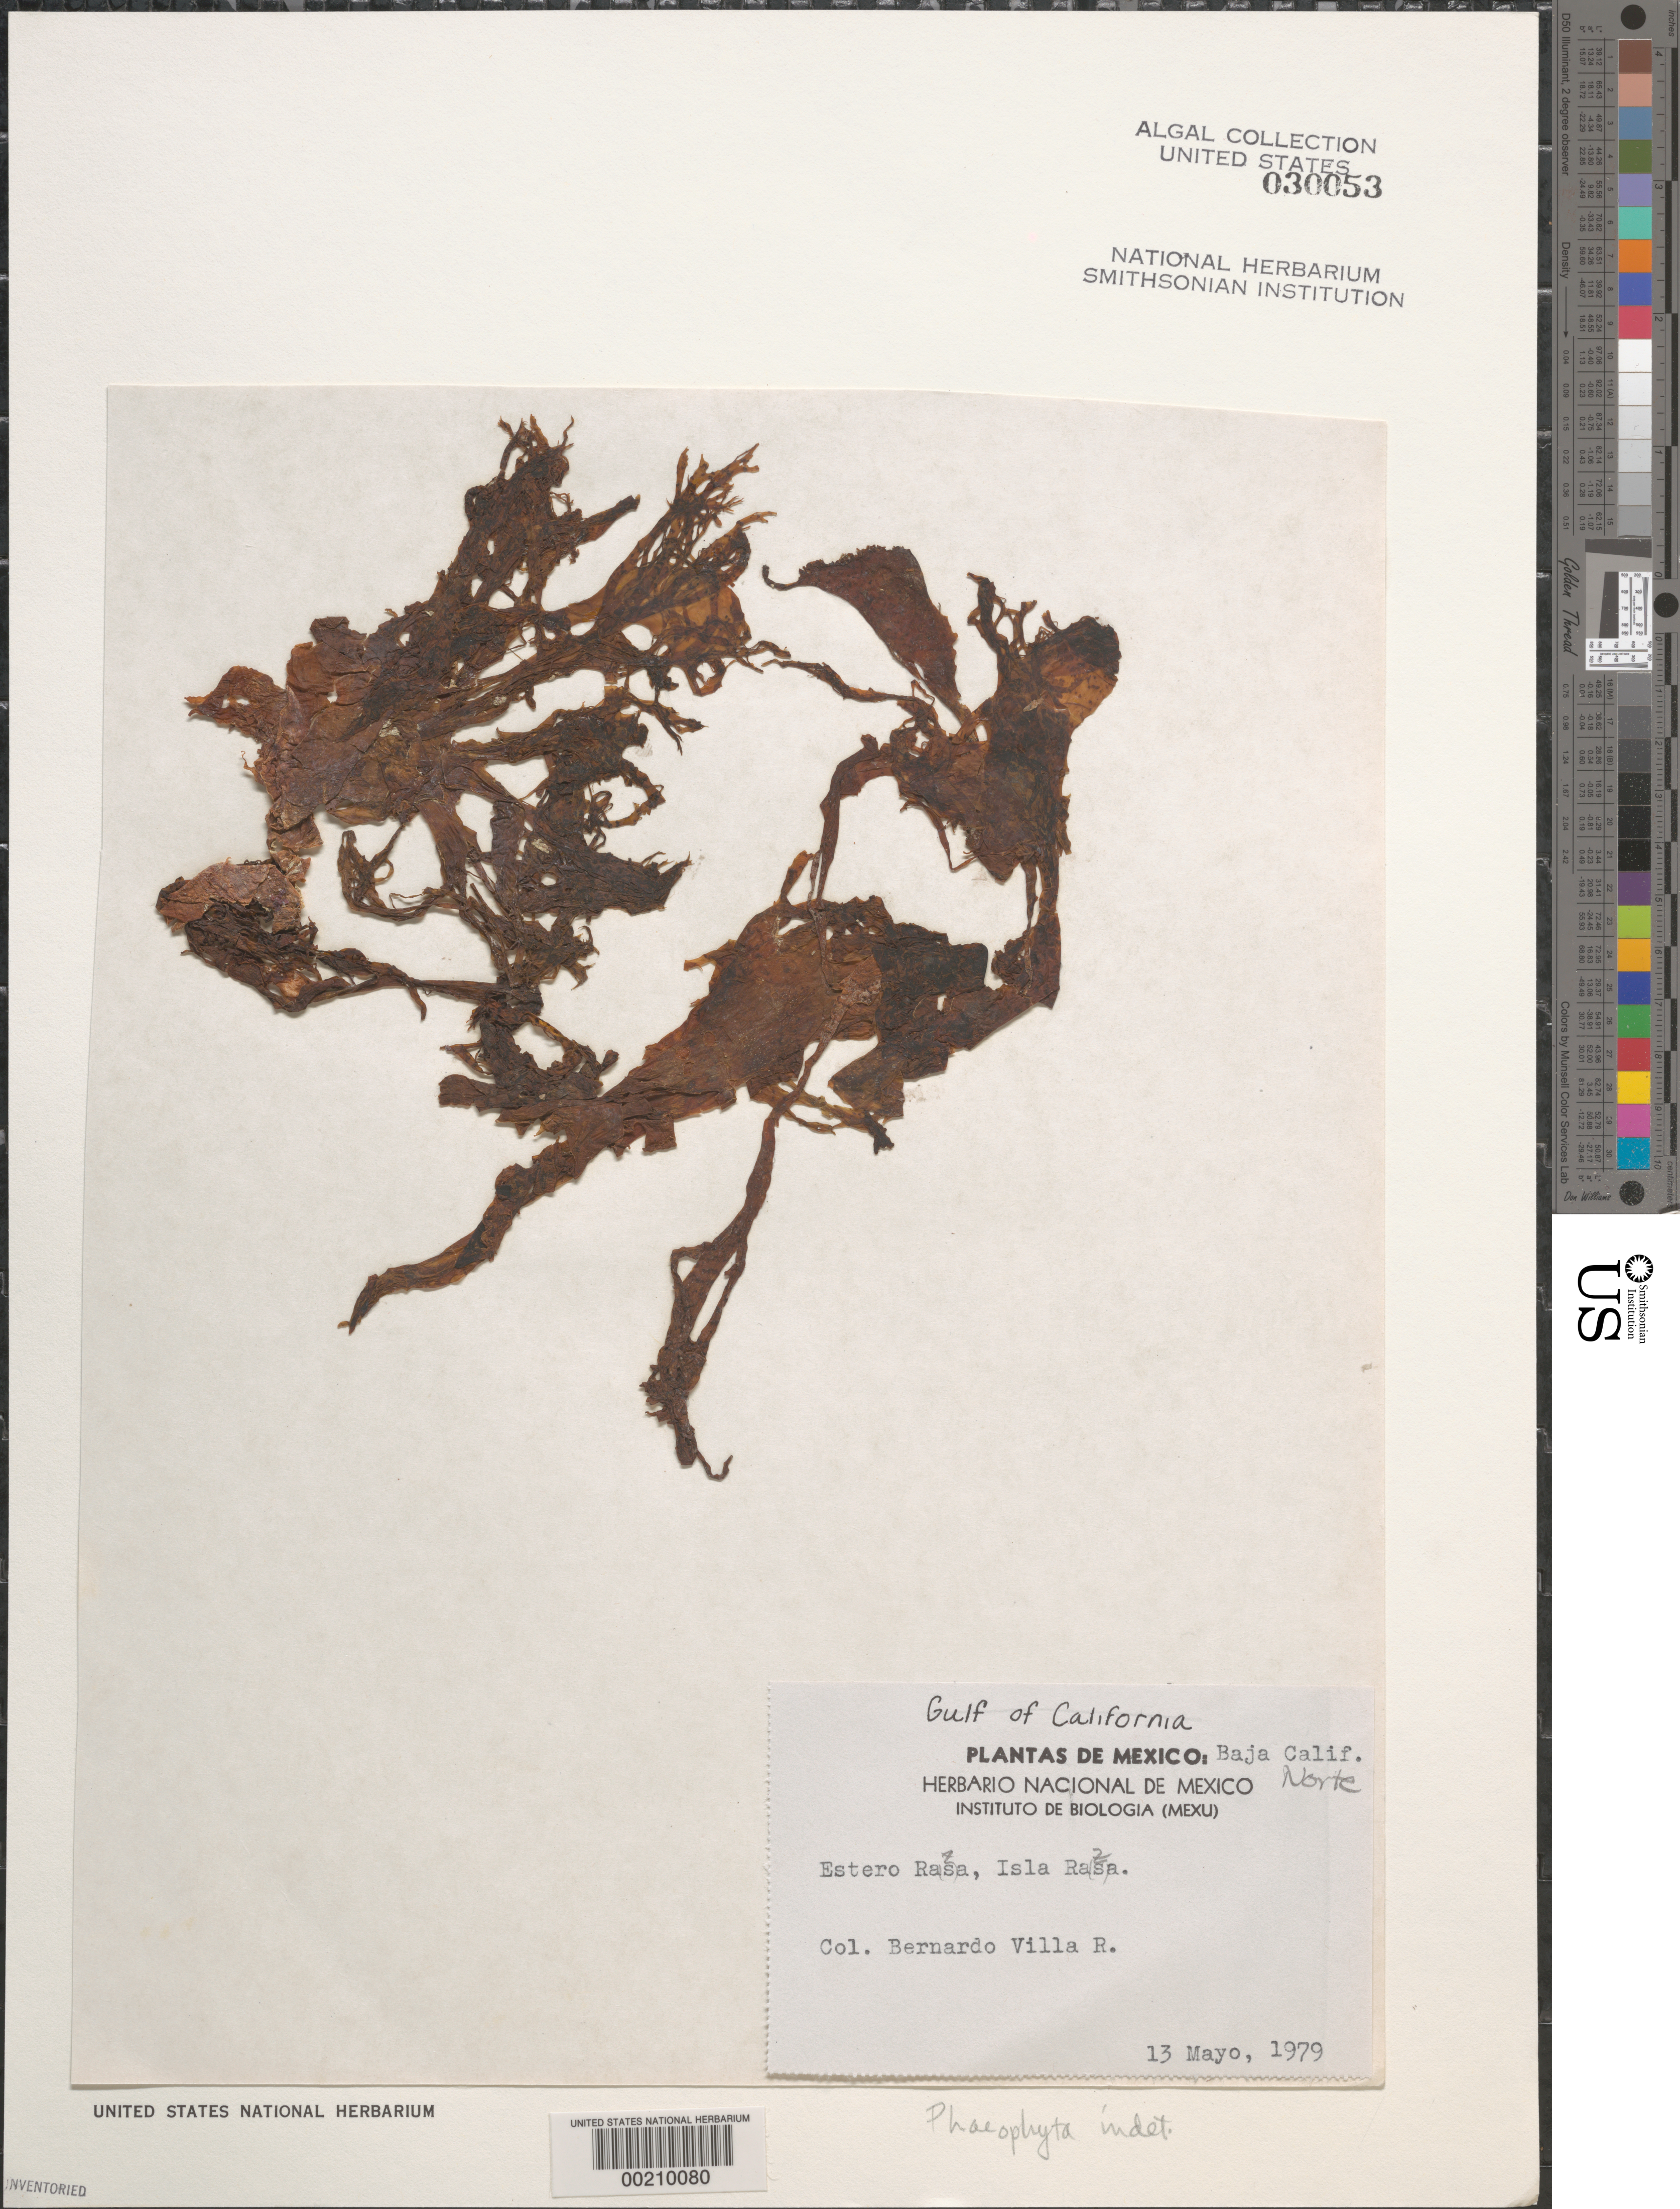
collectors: B. Villa R.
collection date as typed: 13 May 1979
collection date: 1979-05-13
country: Mexico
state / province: Baja California Norte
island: Isla Raza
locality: Estero Raza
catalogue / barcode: US 30053